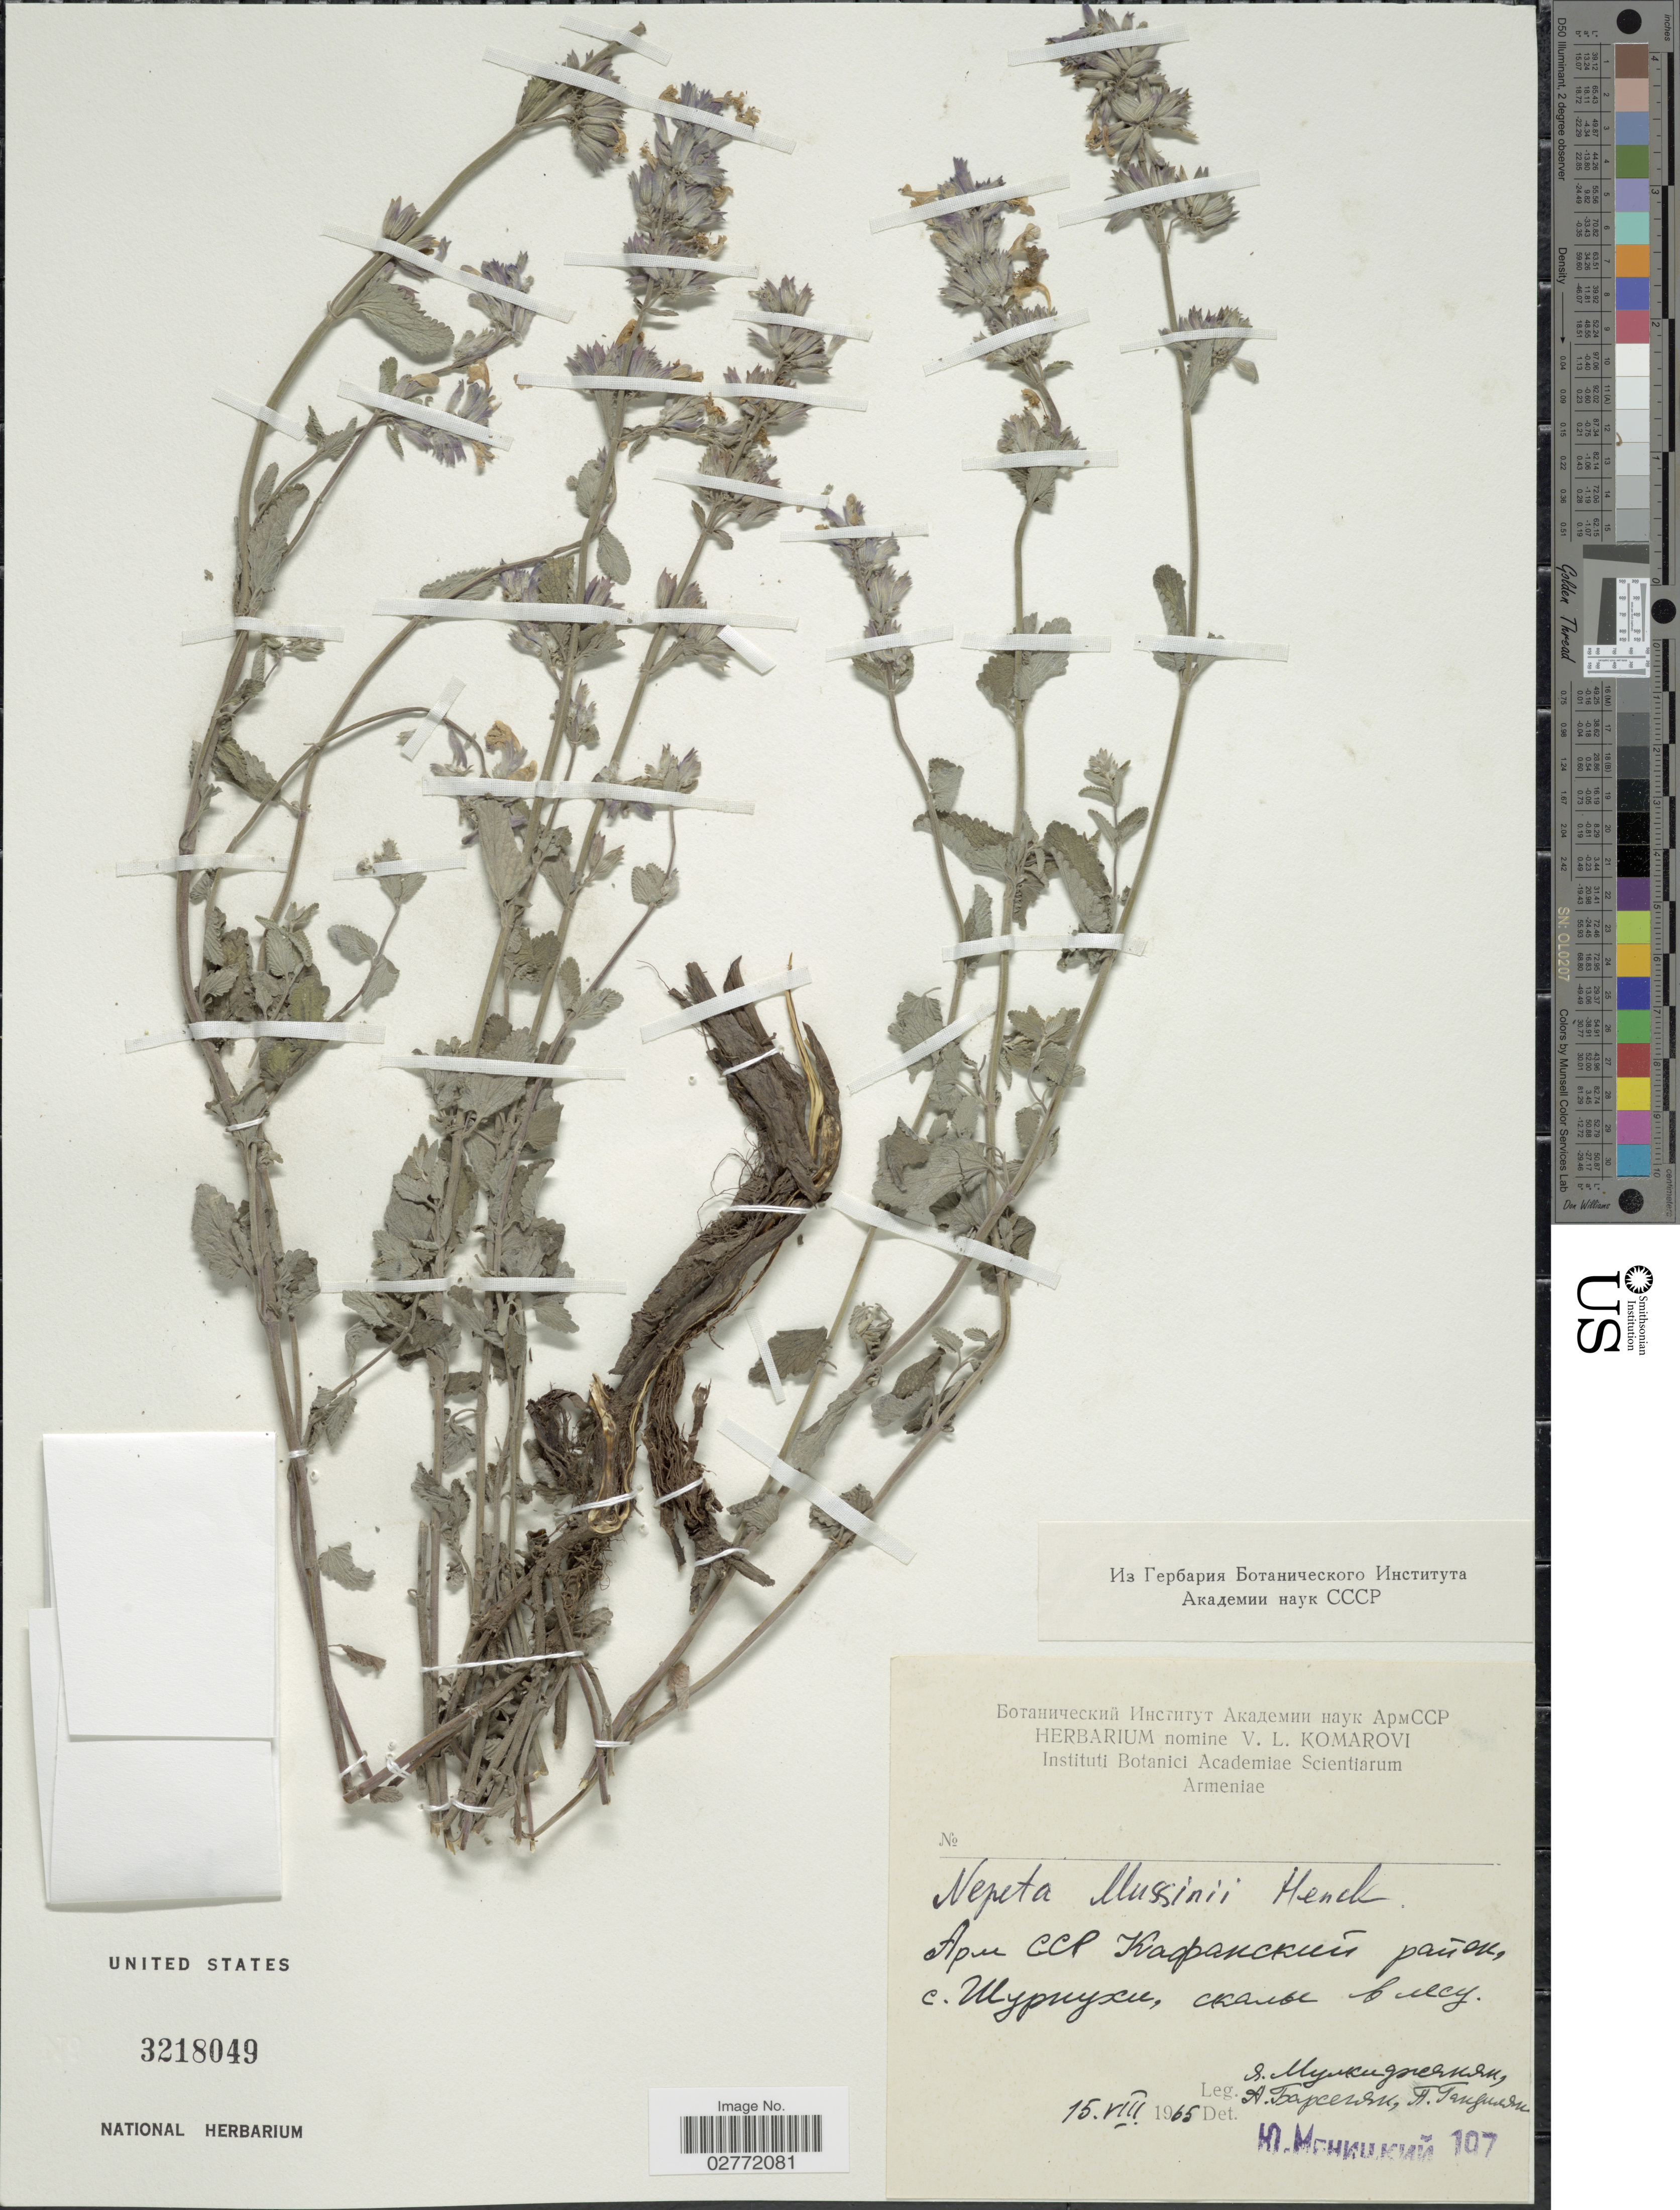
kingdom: Plantae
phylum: Tracheophyta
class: Magnoliopsida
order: Lamiales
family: Lamiaceae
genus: Nepeta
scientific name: Nepeta mussinii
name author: Spreng. ex Henckel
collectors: Y. Mulkidjanyan, A. Barsegyan & P. Gandilyan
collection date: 1965-08-15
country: Armenia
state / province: Syunik'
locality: Kafan, near Shurnukhi village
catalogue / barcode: US 3218049